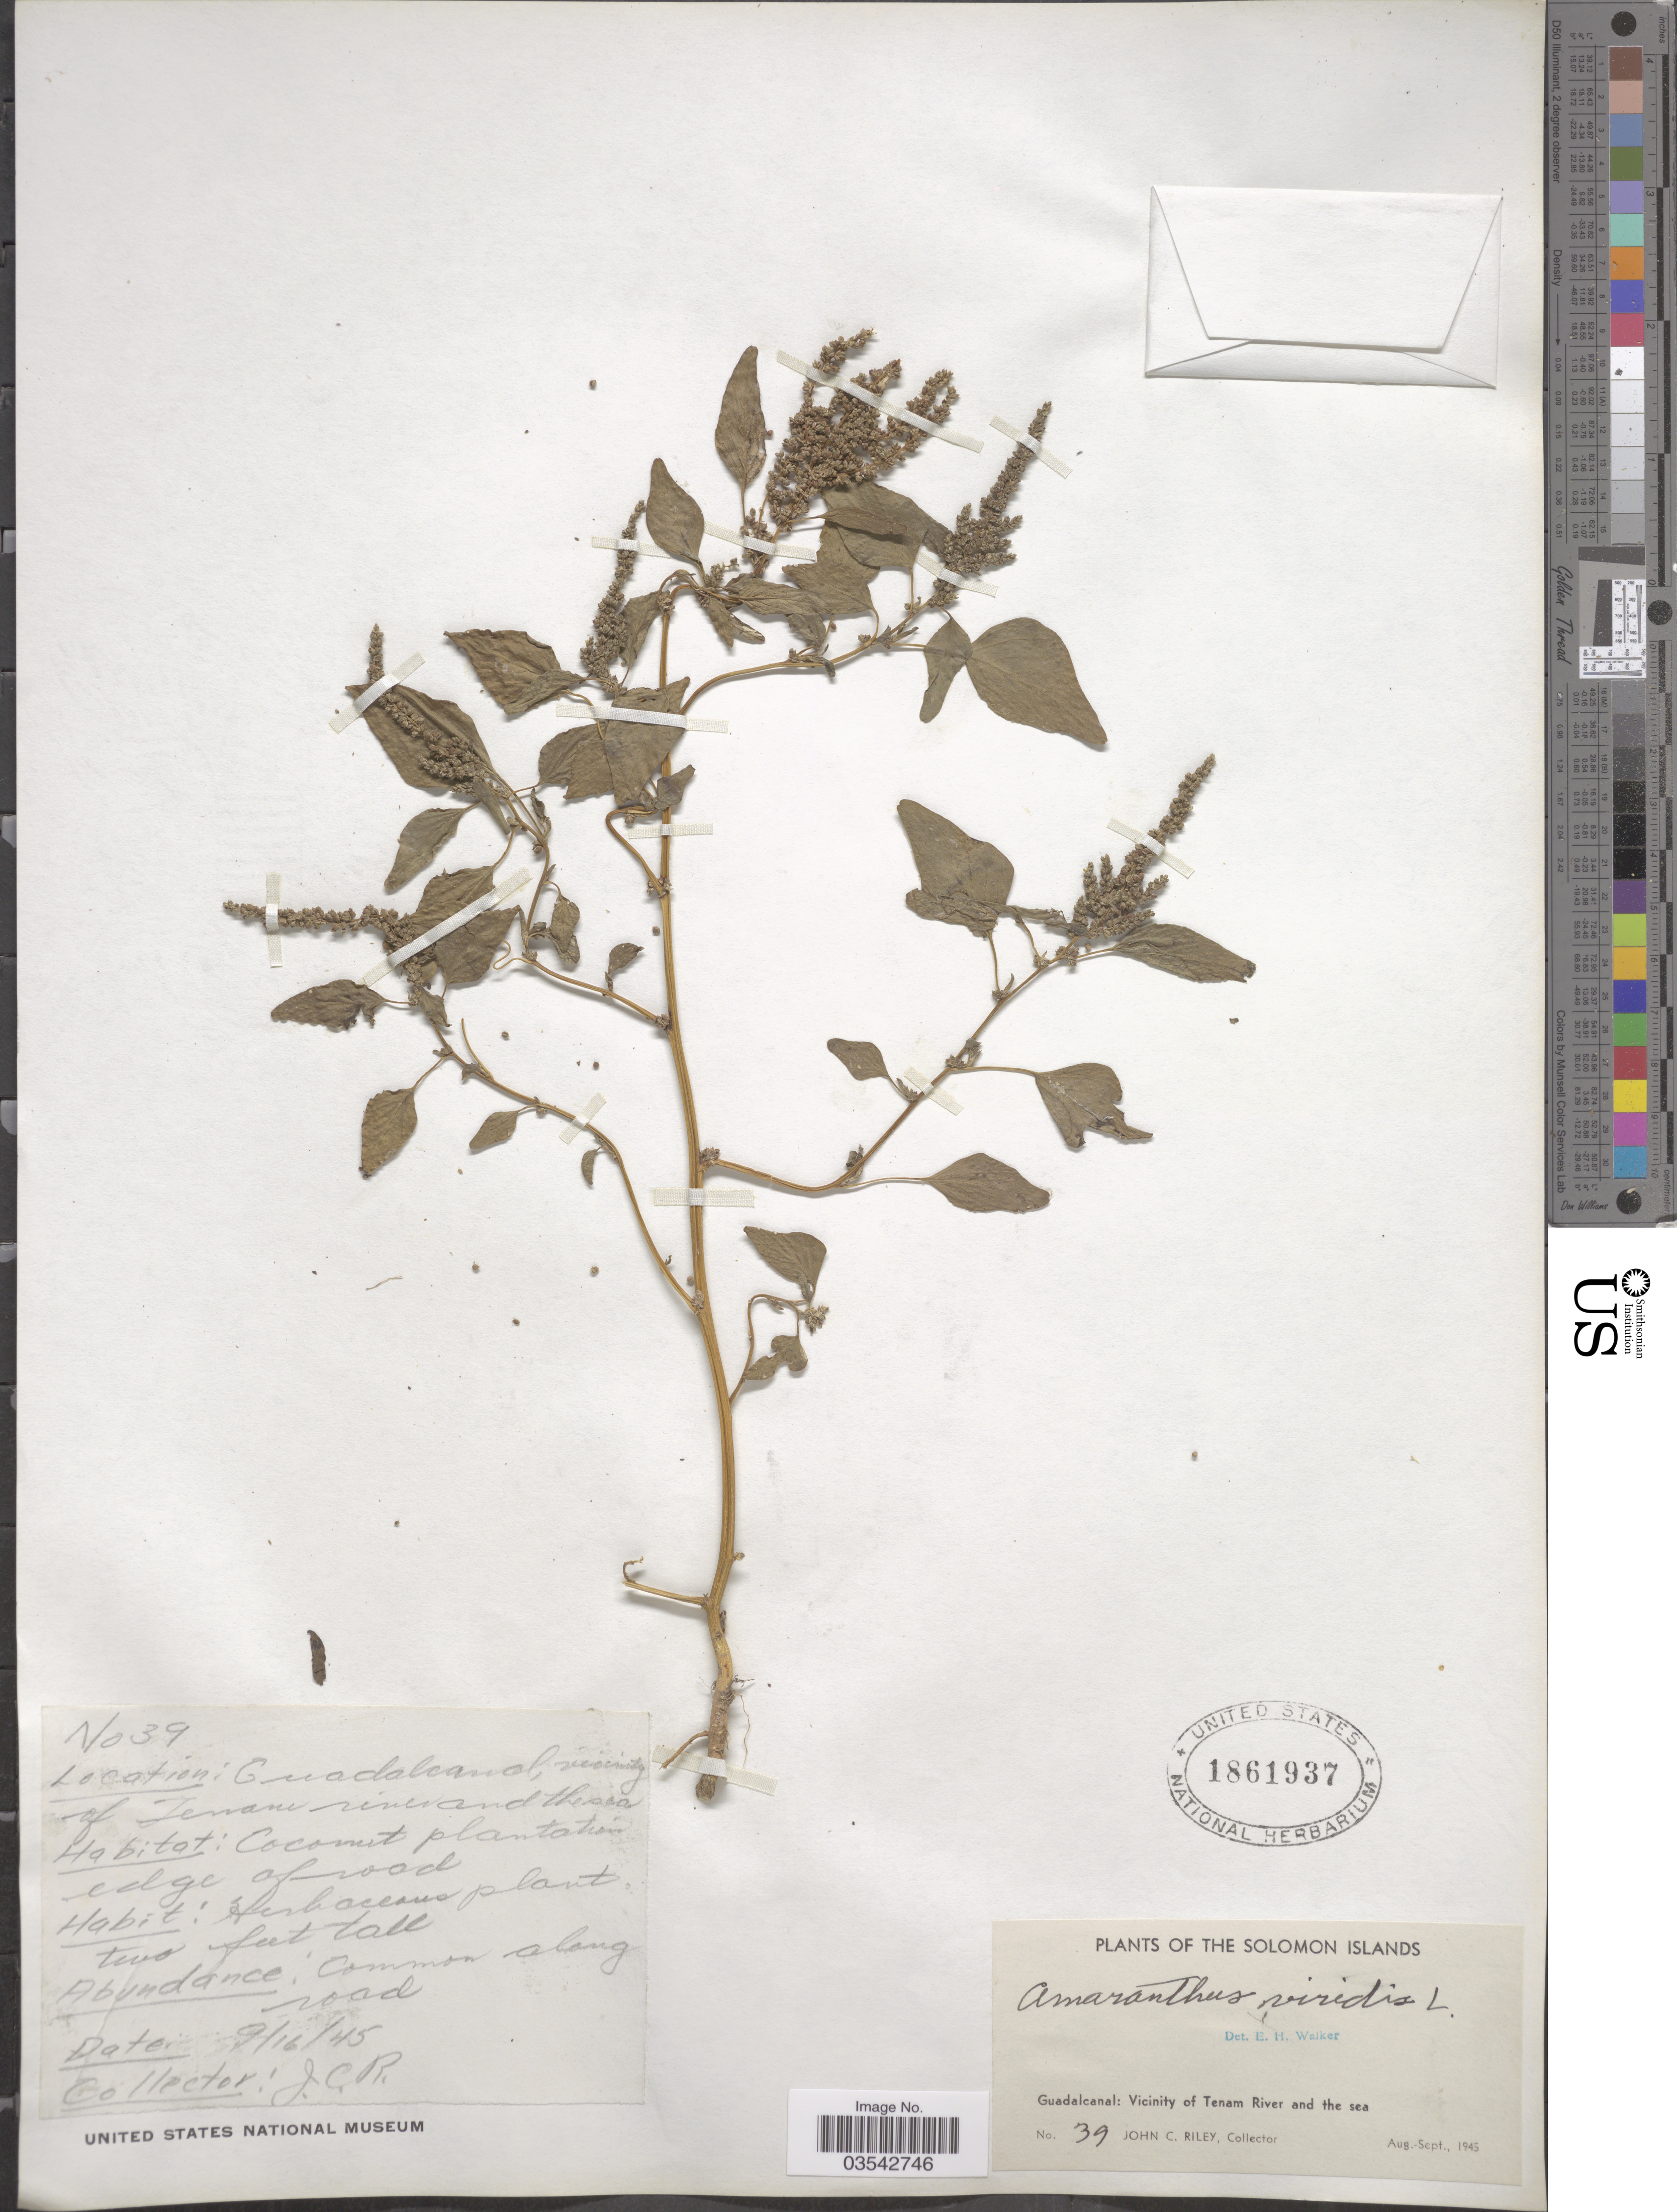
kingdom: Plantae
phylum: Tracheophyta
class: Magnoliopsida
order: Caryophyllales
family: Amaranthaceae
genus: Amaranthus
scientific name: Amaranthus viridis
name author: L.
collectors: J. Riley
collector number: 39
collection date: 1945-09-16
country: Solomon Islands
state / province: Solomon Islands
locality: Guadalcanal: Vicinity of Tenam River and the sea. Coconut plantation edge of road.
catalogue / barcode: US 1861937